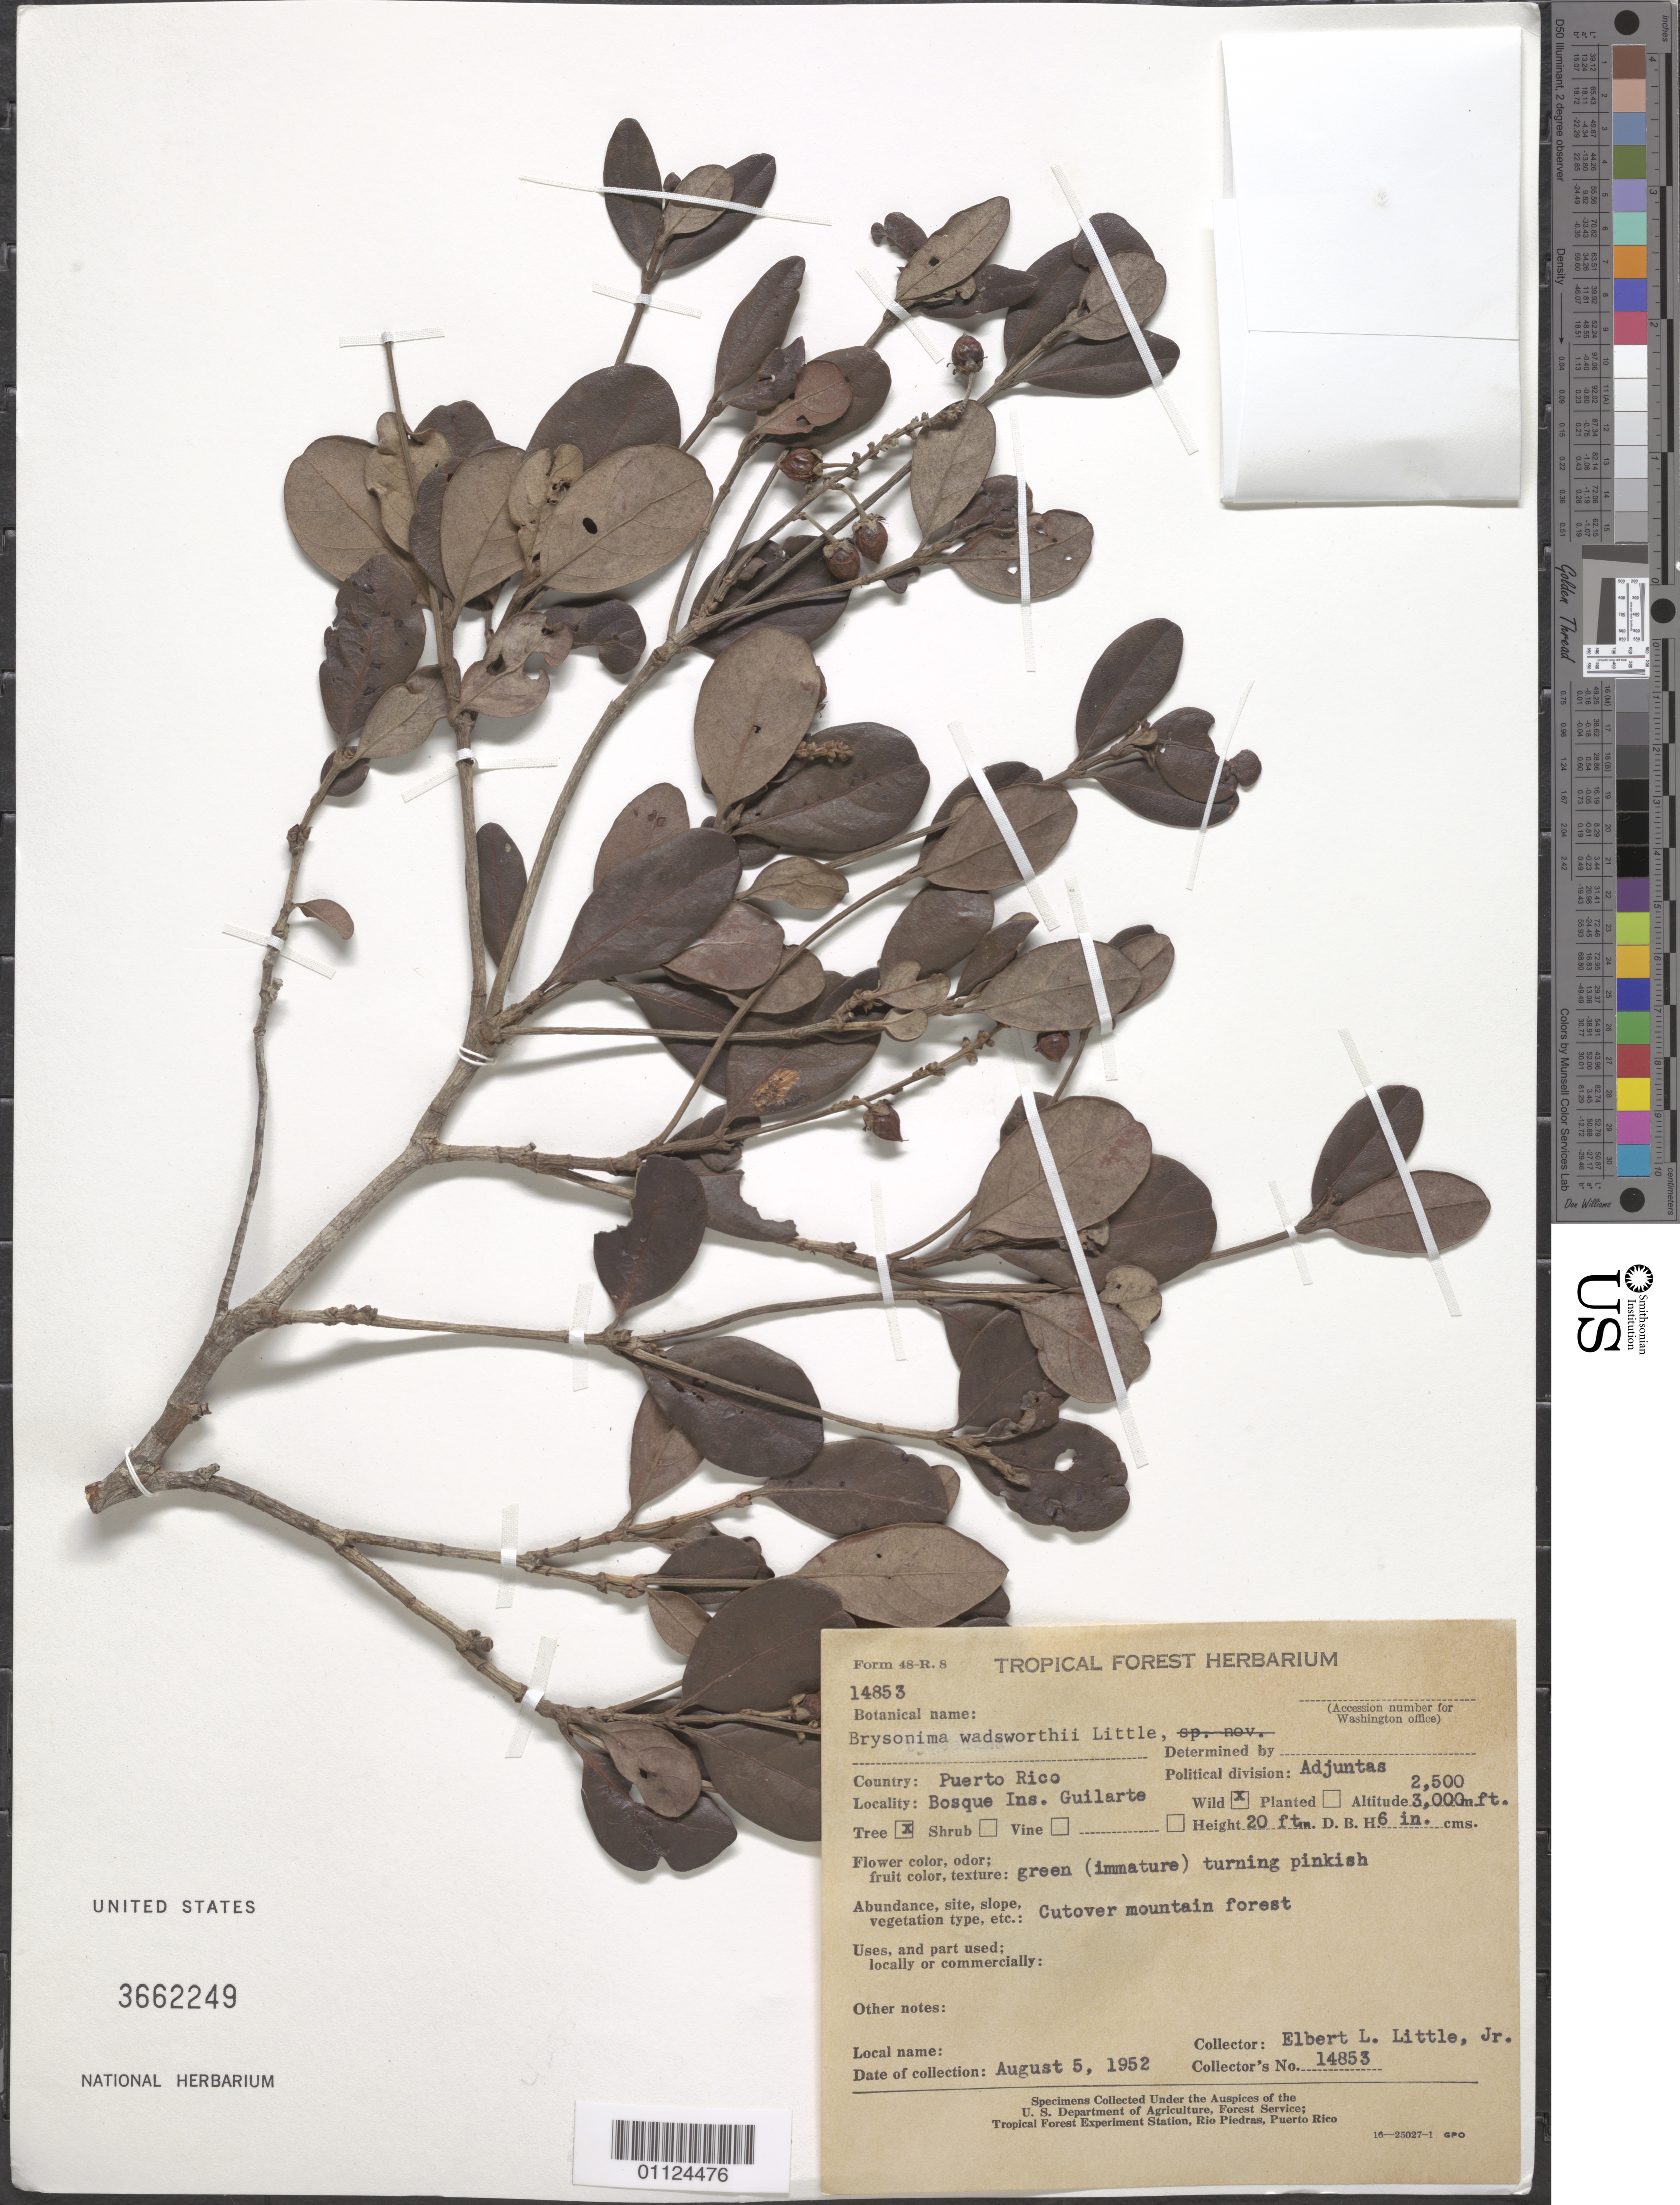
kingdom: Plantae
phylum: Tracheophyta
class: Magnoliopsida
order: Malpighiales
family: Malpighiaceae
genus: Byrsonima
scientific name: Byrsonima wadsworthii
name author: Little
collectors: E. L. Little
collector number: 14853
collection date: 1952-08-05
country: Puerto Rico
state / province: Adjuntas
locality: Bosque Ins. Guilarte.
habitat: Cut-over mountain forest.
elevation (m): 762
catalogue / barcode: US 3662249